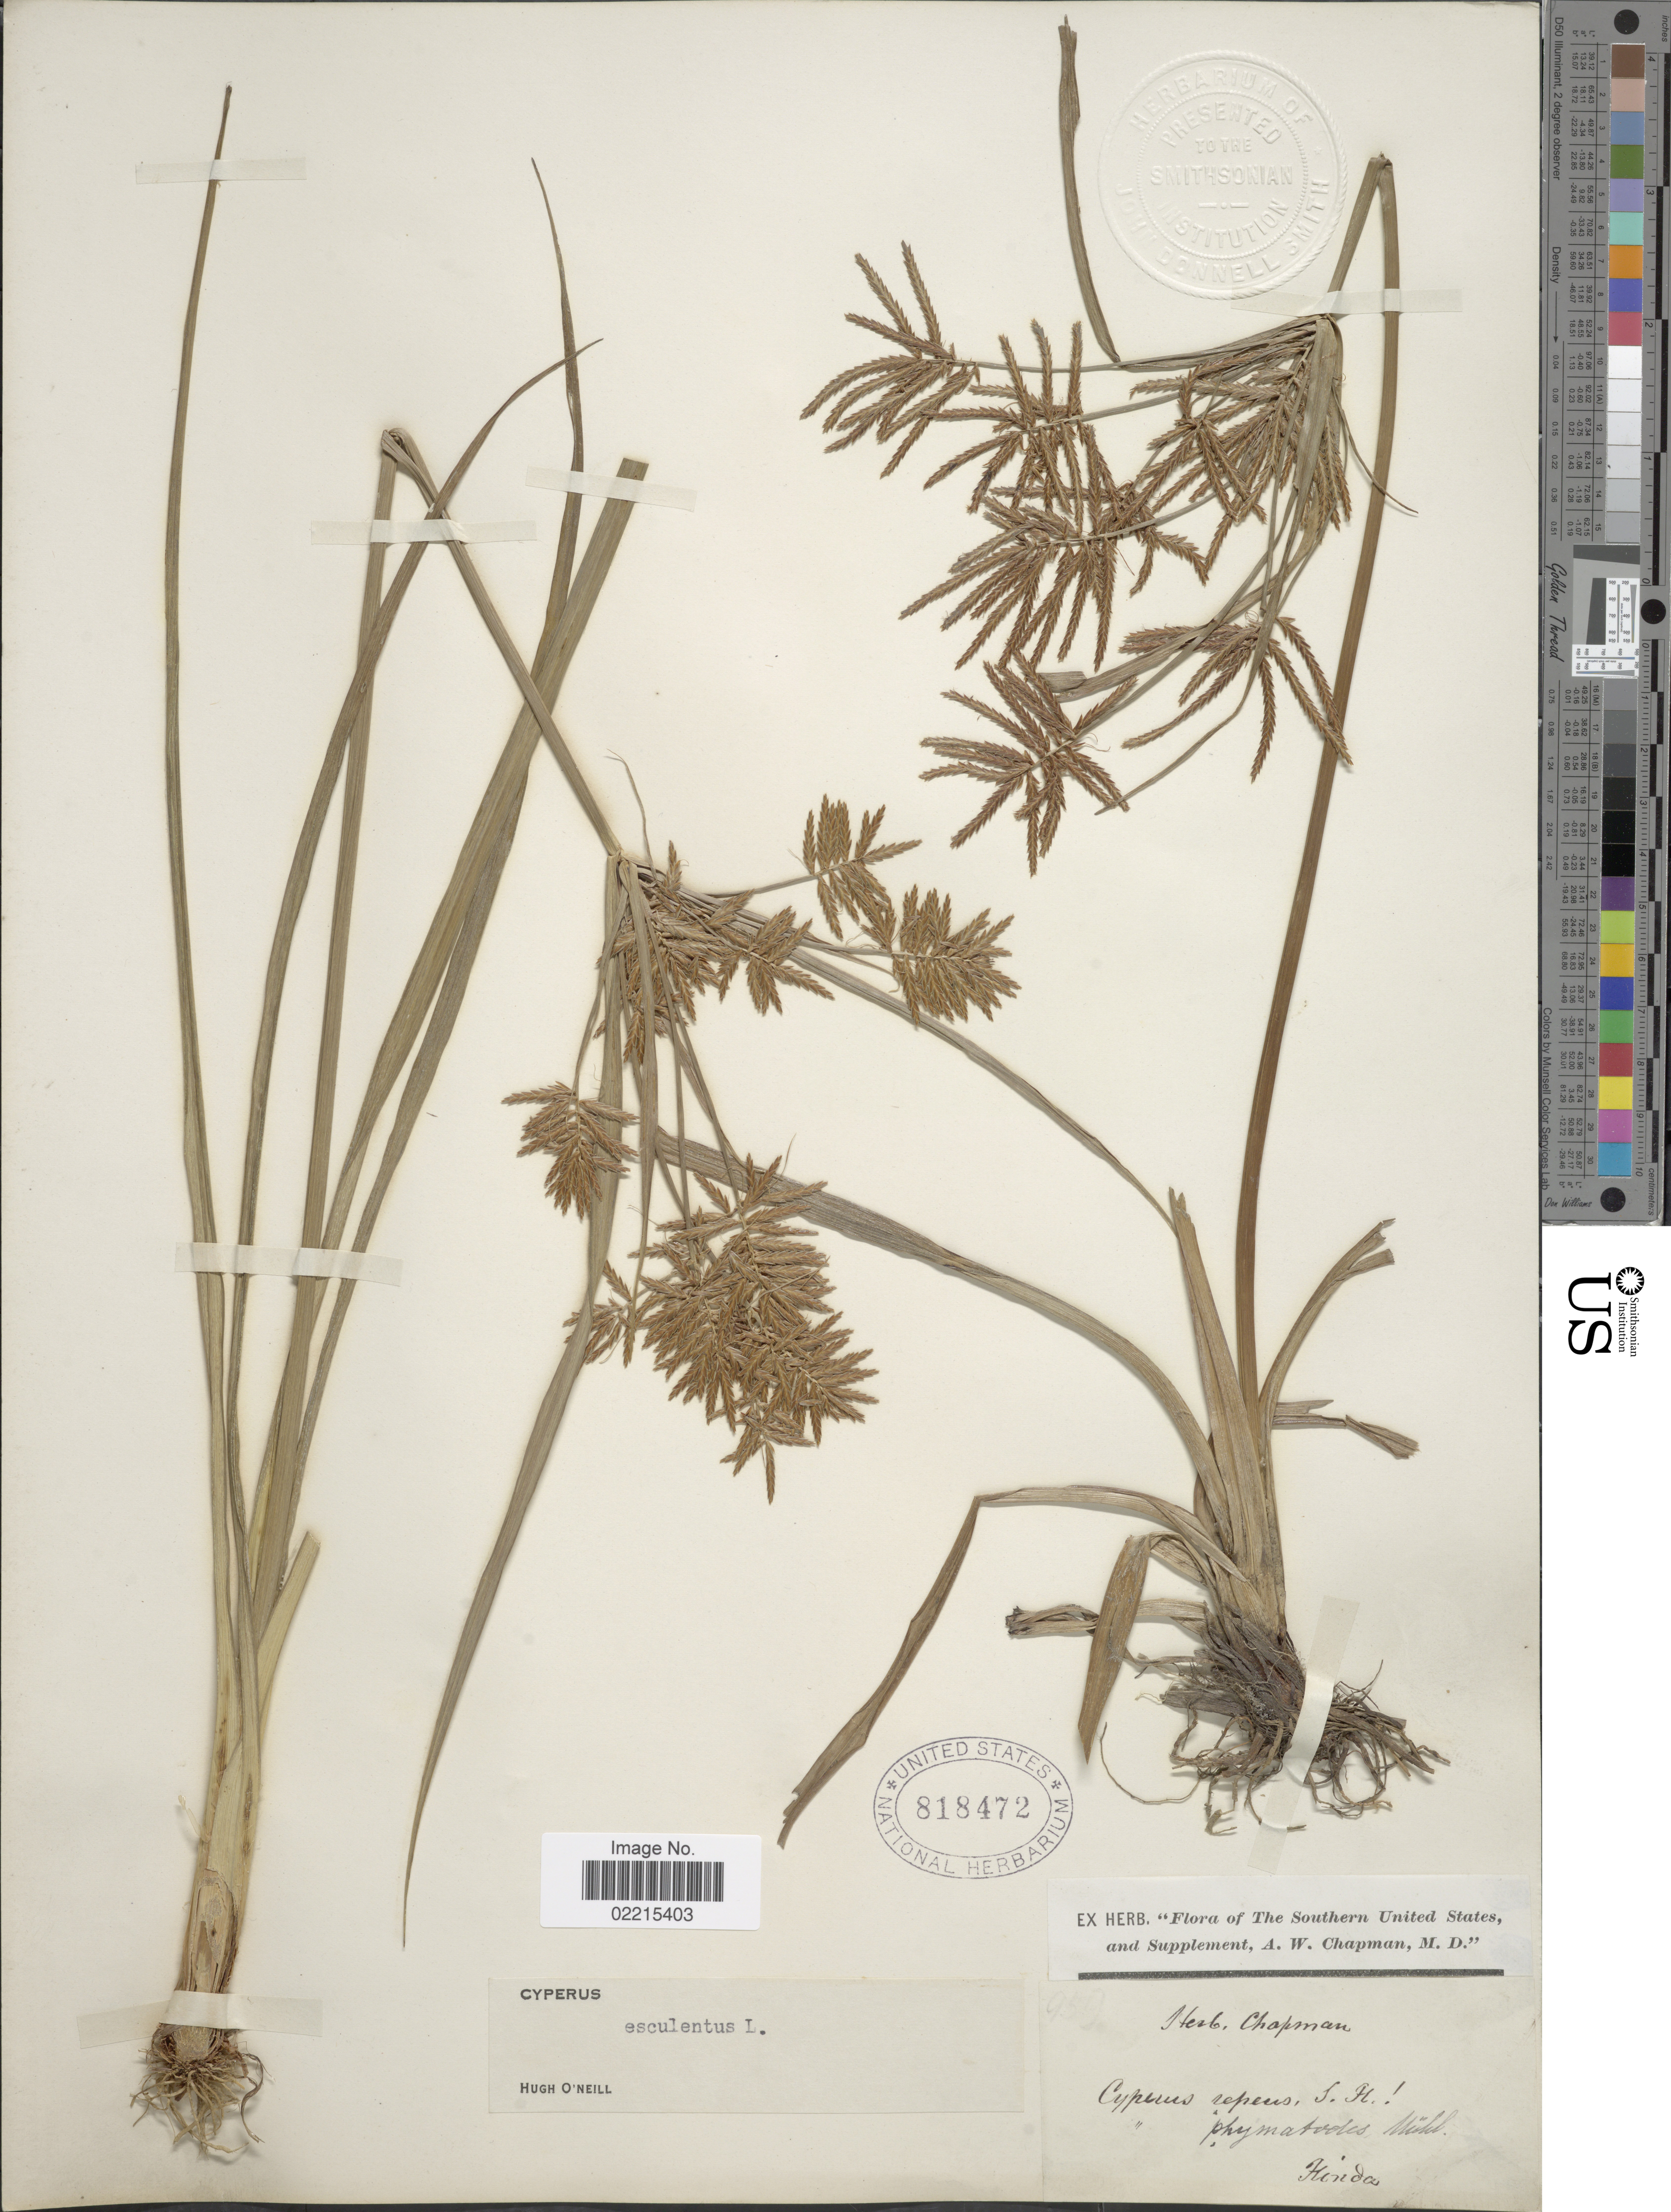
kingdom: Plantae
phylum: Tracheophyta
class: Liliopsida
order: Poales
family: Cyperaceae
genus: Cyperus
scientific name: Cyperus esculentus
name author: L.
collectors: ex herb. Chapman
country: United States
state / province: Florida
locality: The Southern United States, and Supplement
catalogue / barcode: US 818472